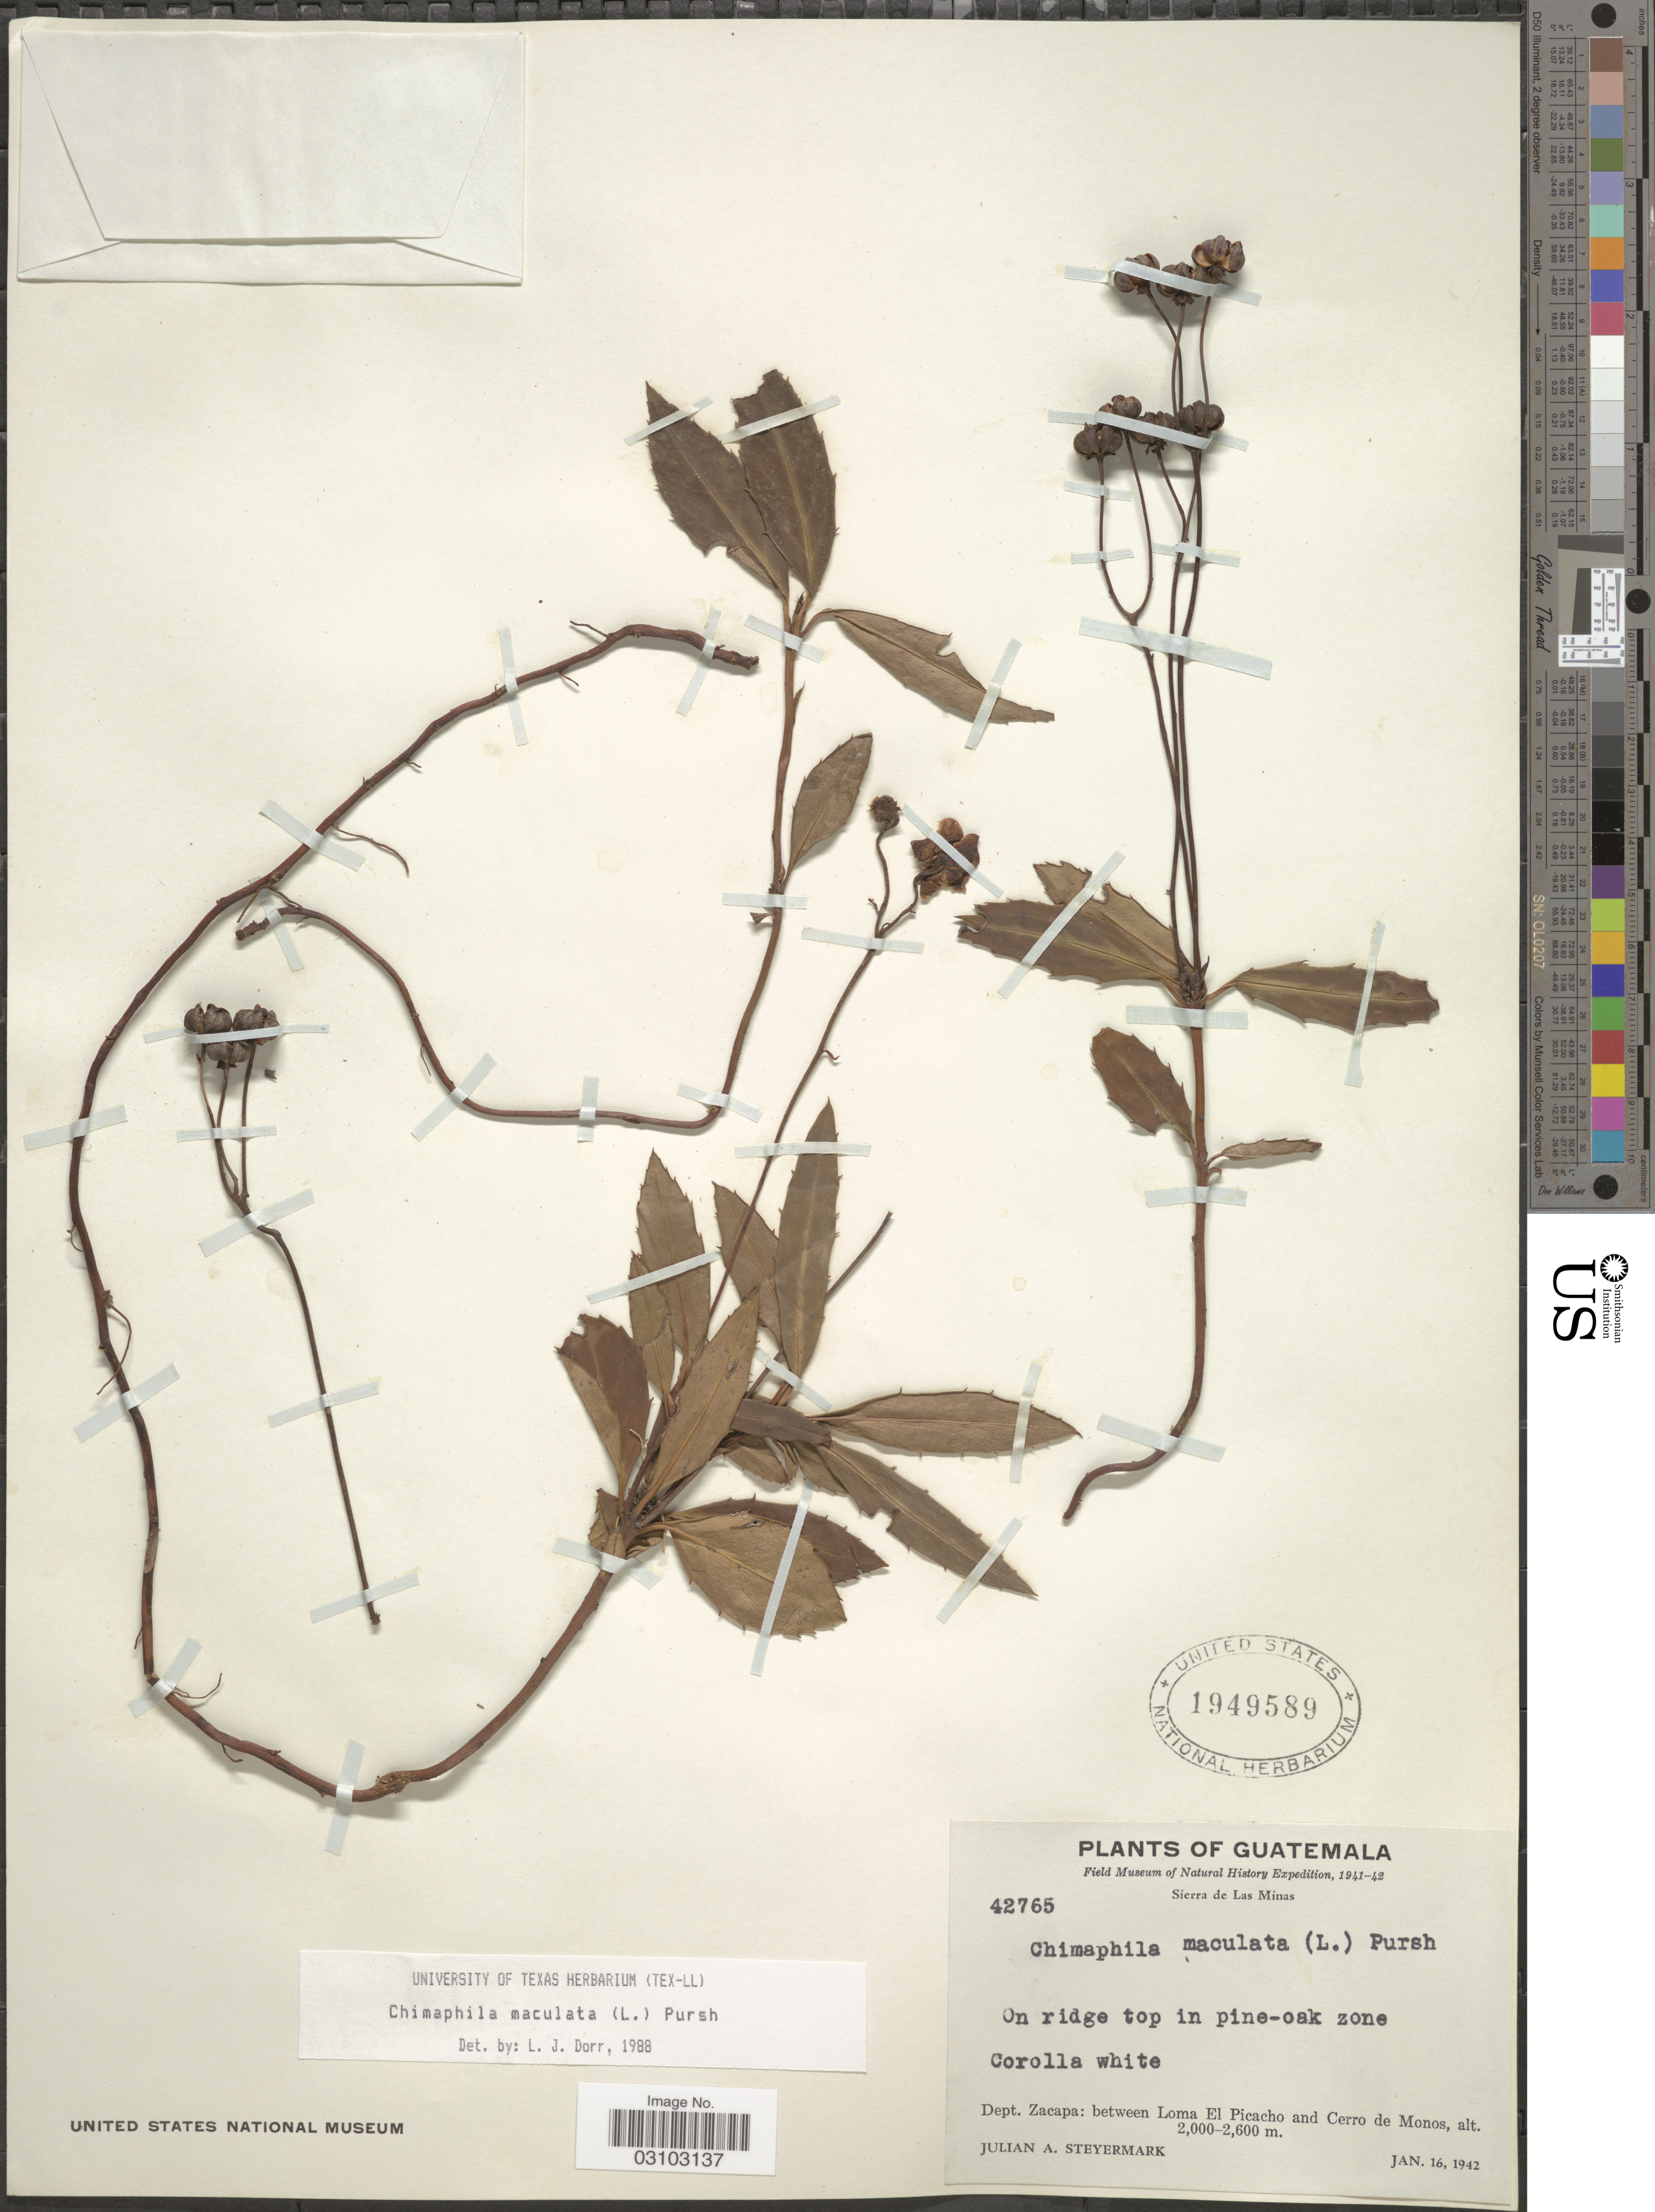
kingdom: Plantae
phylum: Tracheophyta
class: Magnoliopsida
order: Ericales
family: Ericaceae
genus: Chimaphila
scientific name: Chimaphila maculata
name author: (L.) Pursh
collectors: J. Steyermark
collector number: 42765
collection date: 1942-01-16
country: Guatemala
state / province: Zacapa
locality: Sierra de Las Minas, Dept. Zacapa: between Loma El Picacho and Cerro de Monos.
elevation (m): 2000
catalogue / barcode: US 1949589